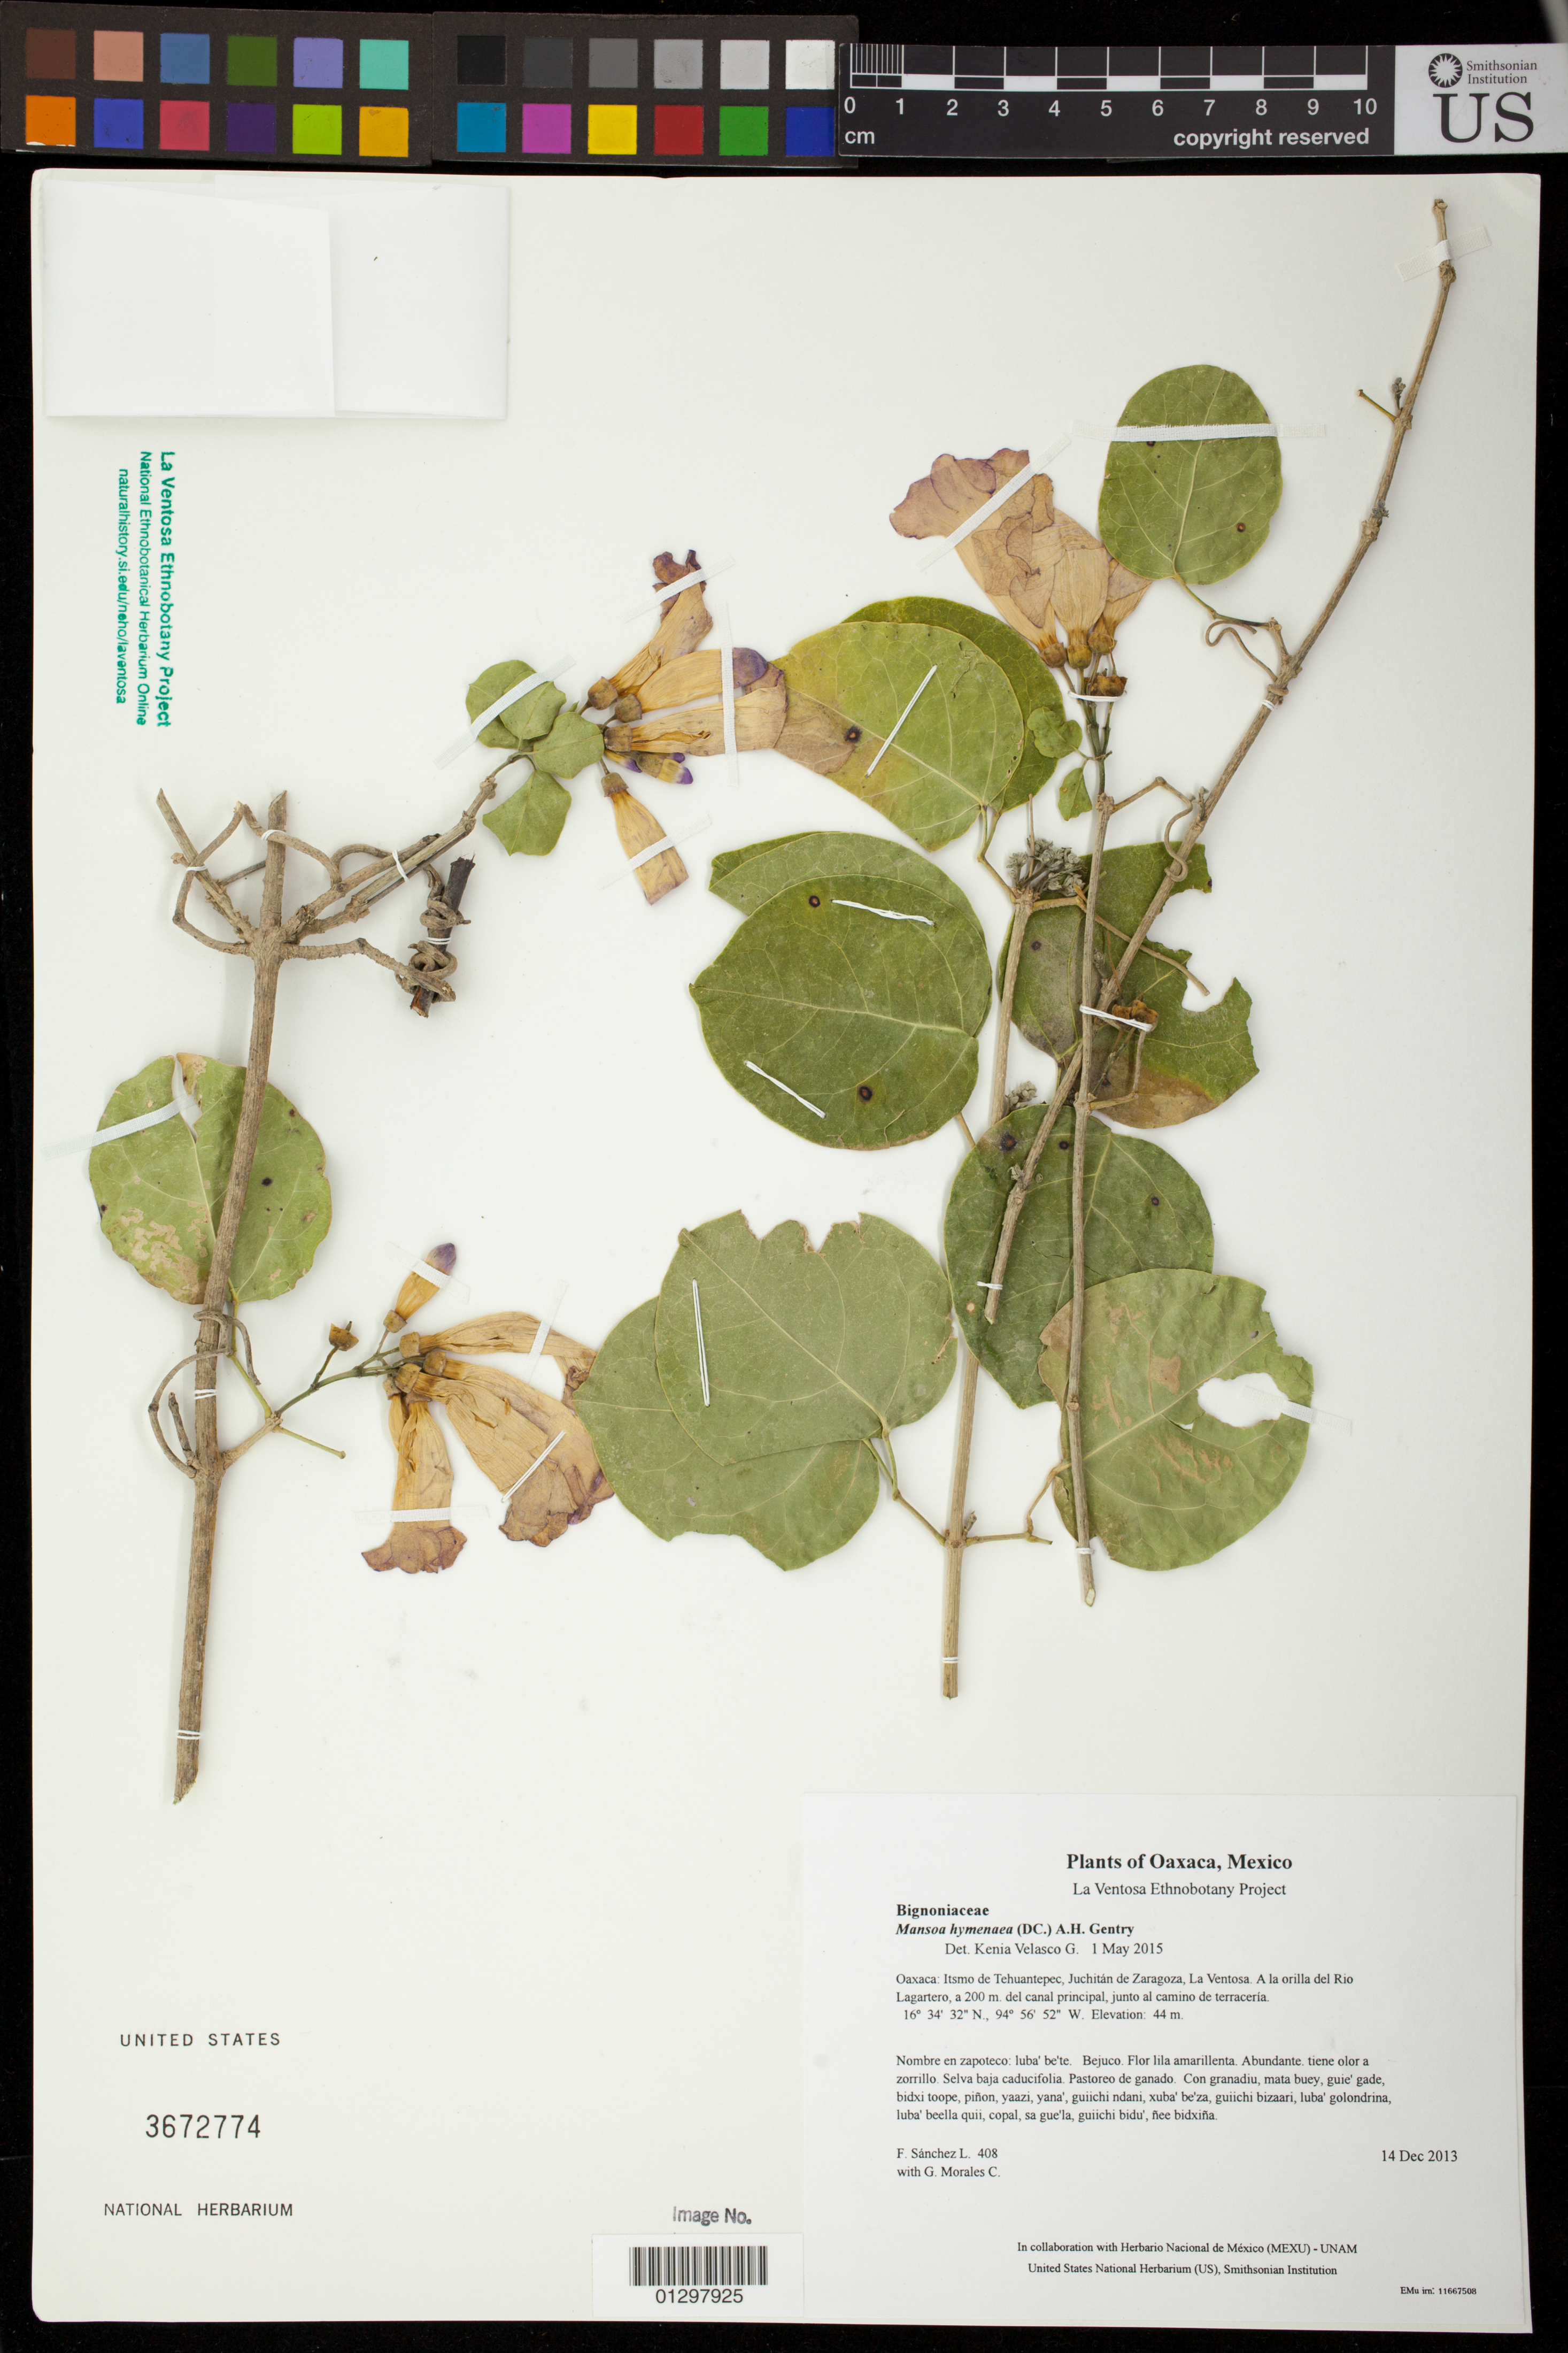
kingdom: Plantae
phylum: Tracheophyta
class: Magnoliopsida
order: Lamiales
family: Bignoniaceae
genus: Mansoa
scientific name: Mansoa hymenaea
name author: (DC.) A.H. Gentry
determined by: Velasco G., Kenia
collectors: F. Sánchez L. & G. Morales C.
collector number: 408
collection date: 2013-12-14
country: Mexico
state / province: Oaxaca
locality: Itsmo de Tehuantepec, Juchitán de Zaragoza, La Ventosa. A la orilla del Rio Lagartero, a 200 m. del canal principal, junto al camino de terracería.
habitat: Selva baja caducifolia. Pastoreo de ganado.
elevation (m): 44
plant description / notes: JEBOT, MEXU, SERO, US; Luba'. Guie' lila naguchi ga. Stale.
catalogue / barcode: US 3672774